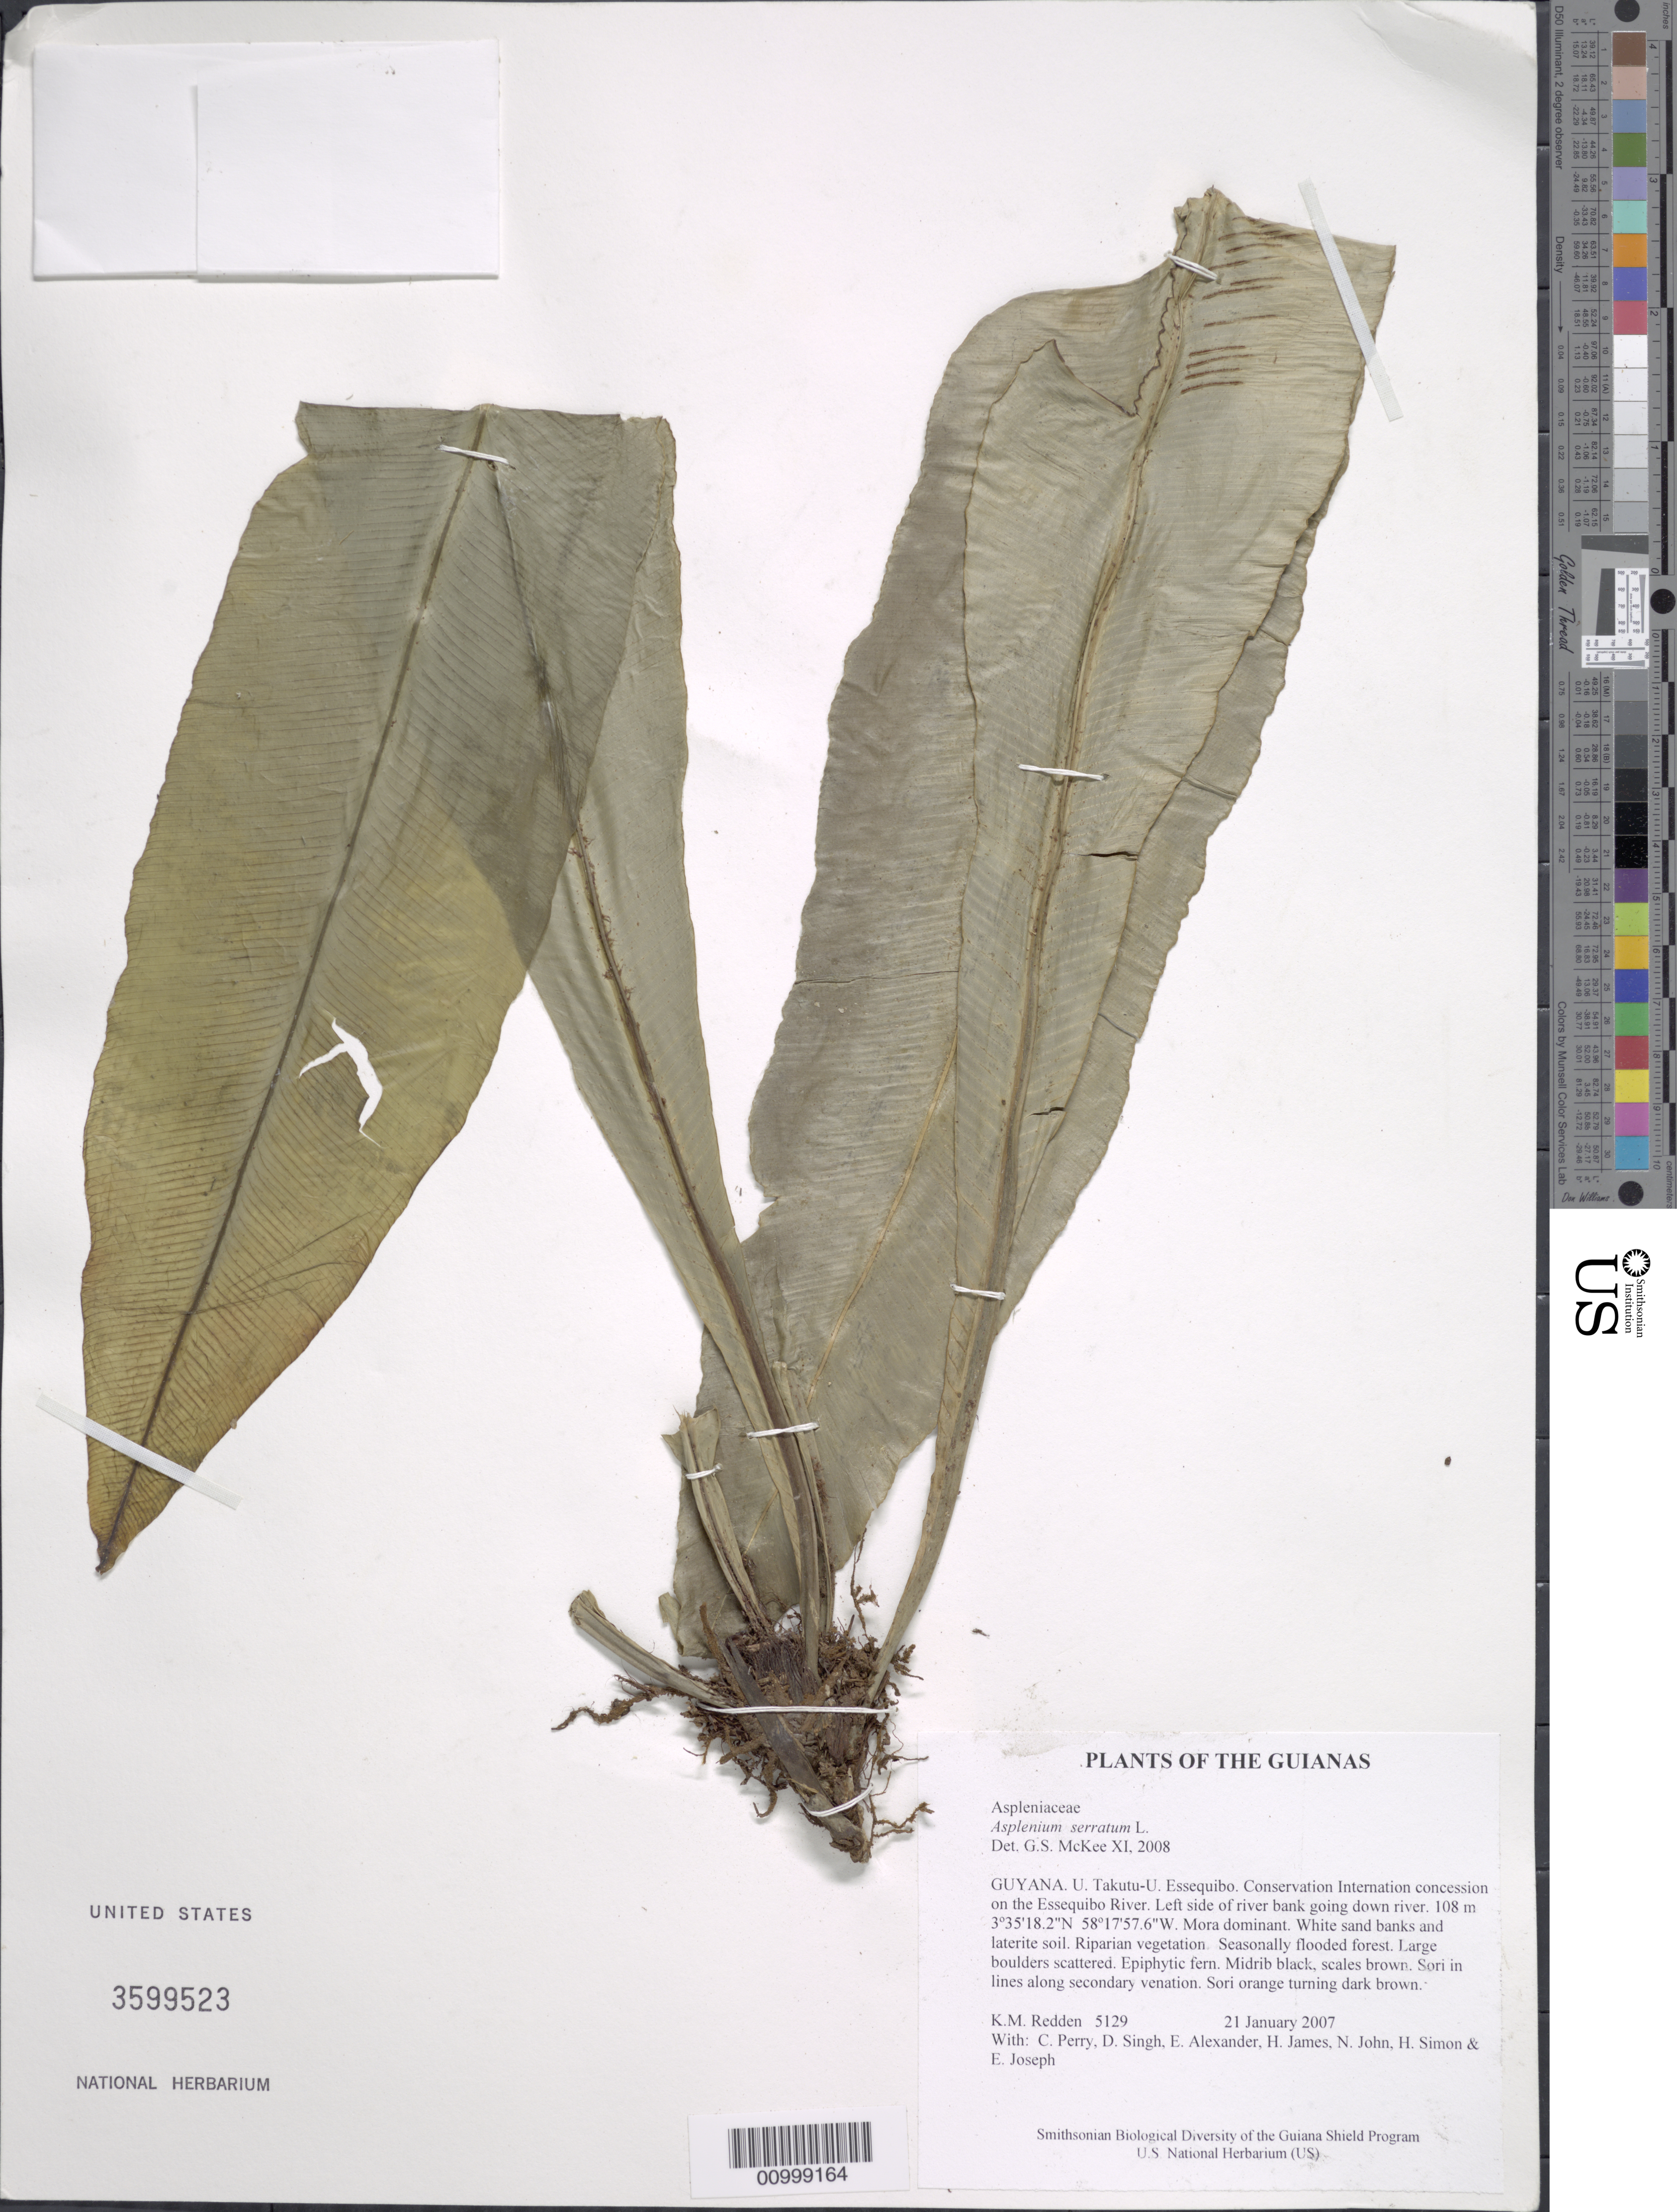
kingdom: Plantae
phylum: Tracheophyta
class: Polypodiopsida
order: Polypodiales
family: Aspleniaceae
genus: Asplenium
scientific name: Asplenium serratum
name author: L.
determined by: McKee, G. S., (US), NMNH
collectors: K. M. Redden, C. Perry, D. Singh, E. Alexander, H. James, N. John, H. Simon & E. Joseph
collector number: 5129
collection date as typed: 21 January 2007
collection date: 2007-01-21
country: Guyana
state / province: U. Takutu-U. Essequibo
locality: Conservation International concession on the Essequibo River. Left side of river bank going down river.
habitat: Mora dominant. White sand banks and laterite soil. Riparian vegetation. Seasonally flooded forest. Large boulders scattered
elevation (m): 108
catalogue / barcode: US 3599523